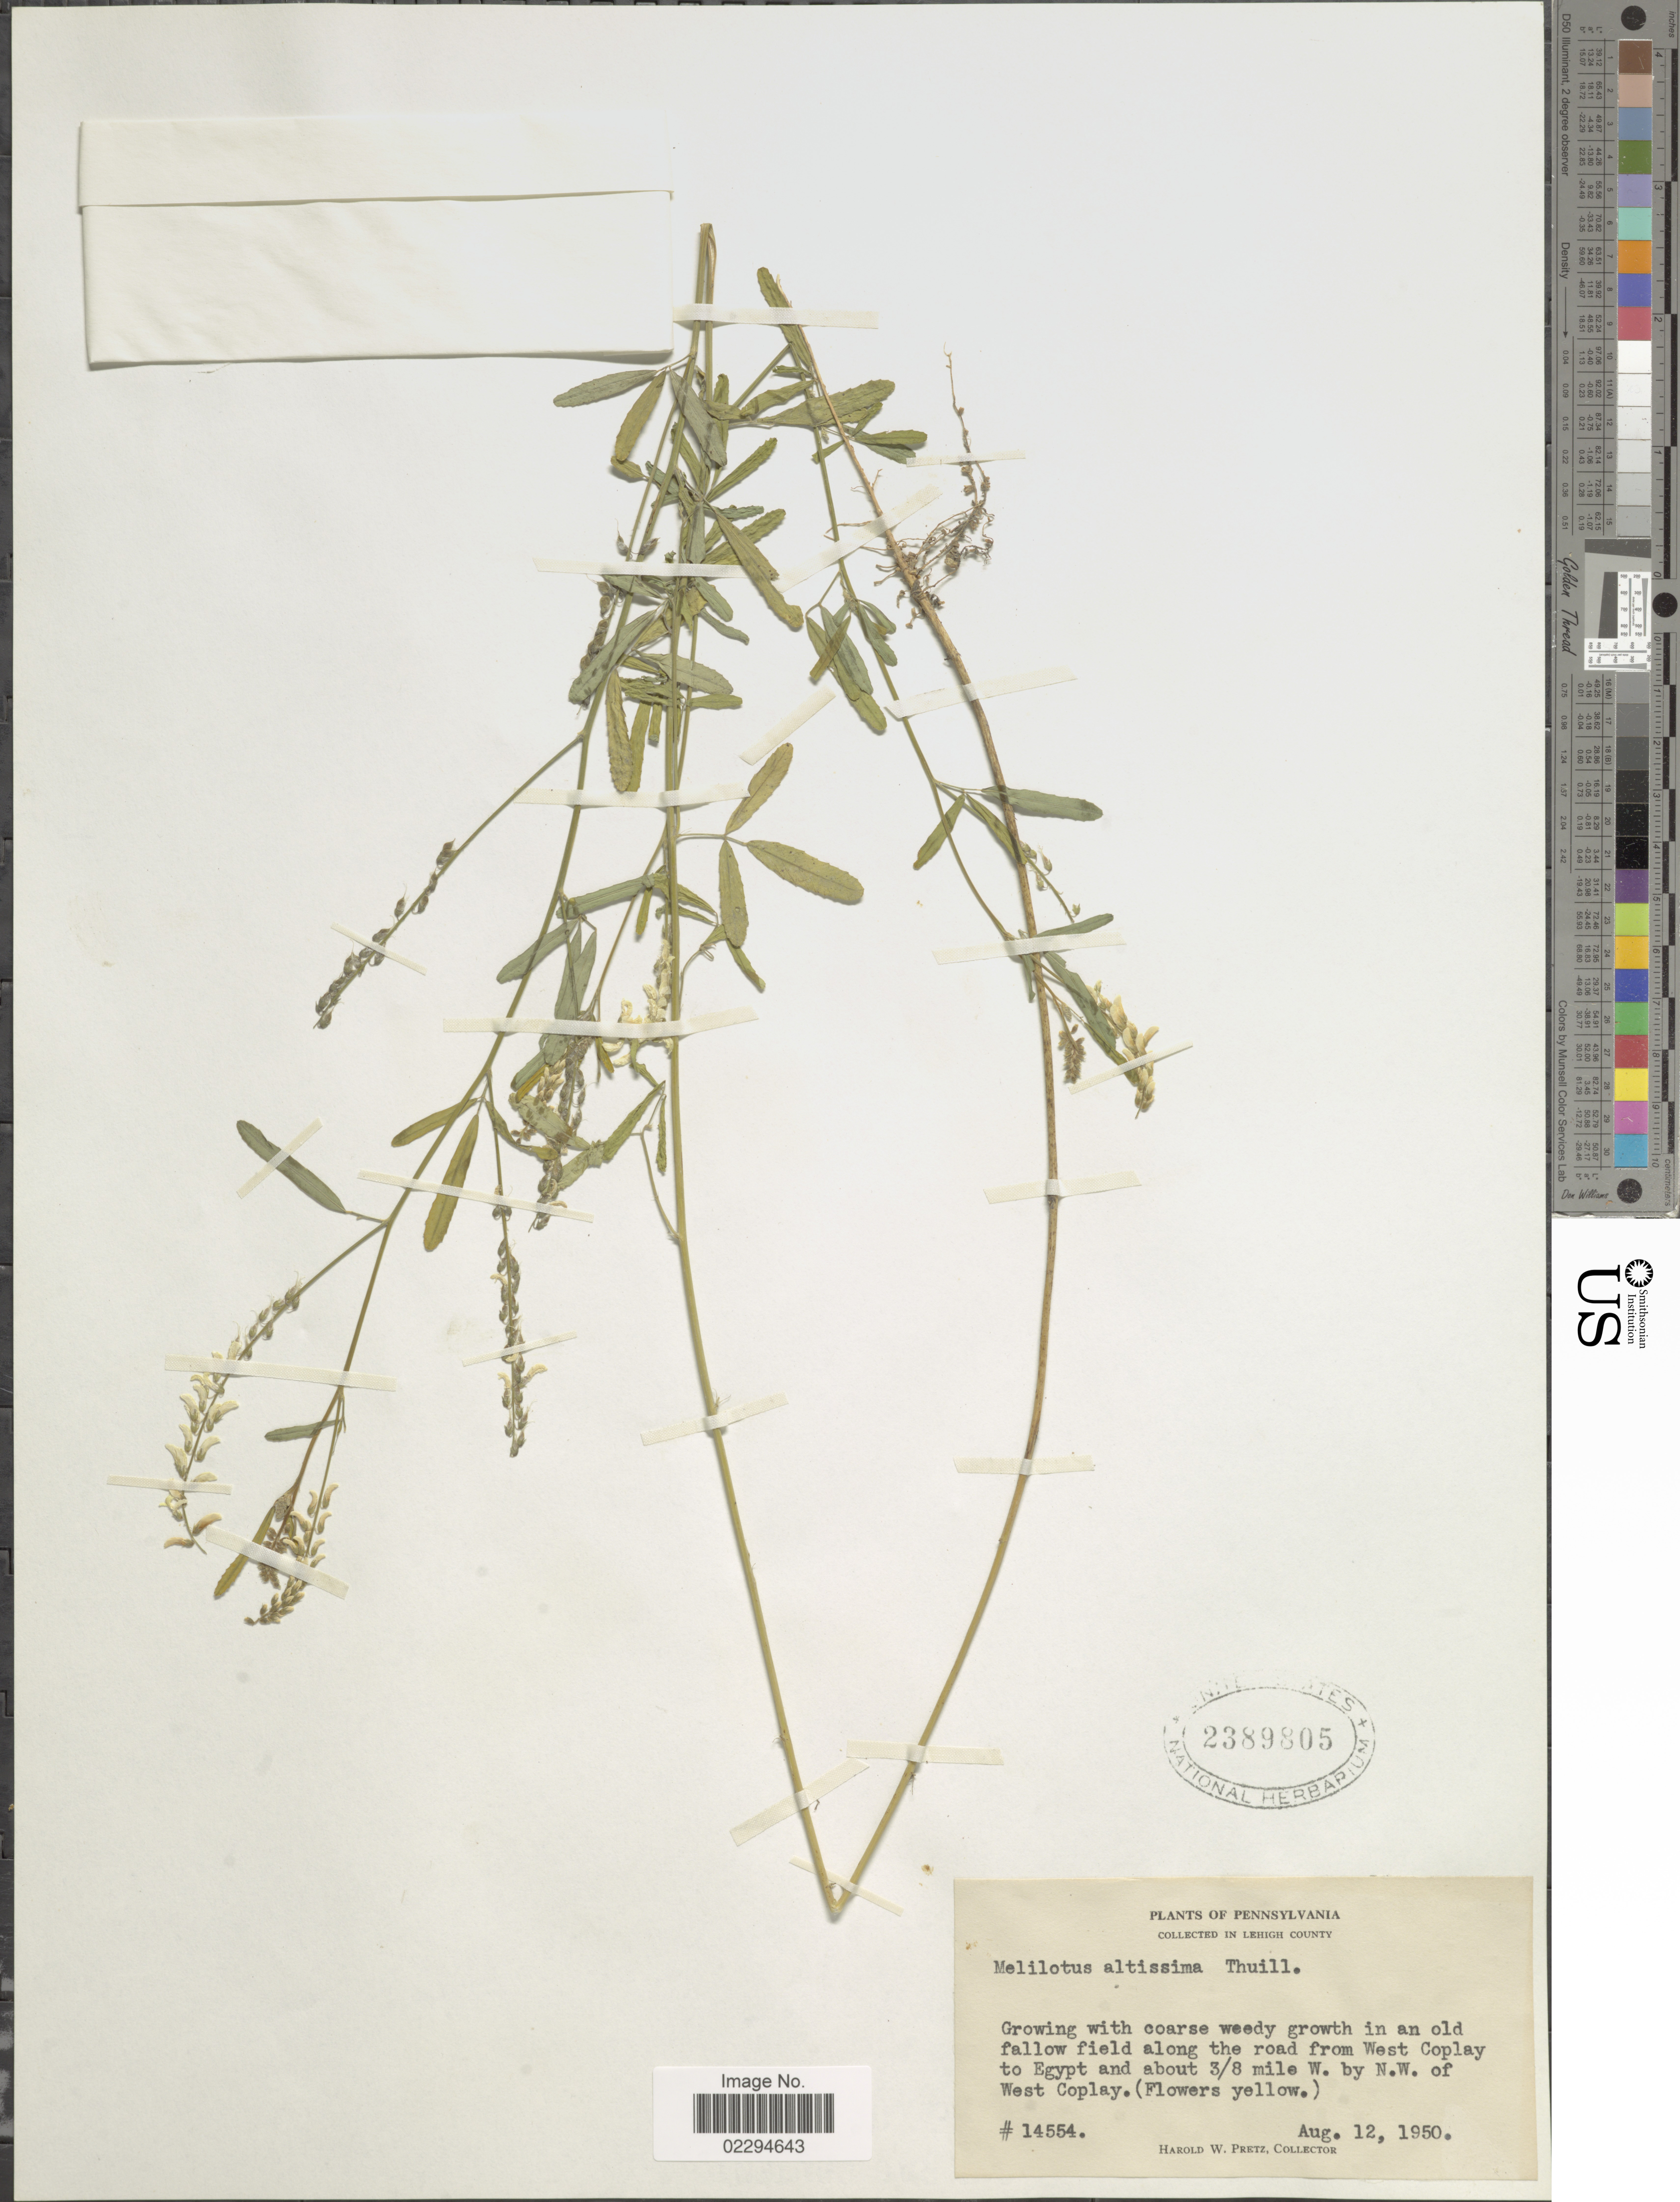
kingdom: Plantae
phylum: Tracheophyta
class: Magnoliopsida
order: Fabales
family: Fabaceae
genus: Melilotus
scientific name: Melilotus altissimus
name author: Thuill.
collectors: H. W. Pretz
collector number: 14554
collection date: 1950-08-12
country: United States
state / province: Pennsylvania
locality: Lehigh County. along the road from West Coplay to Egypt and about 3/8 mile W. by N.W. of West Coplay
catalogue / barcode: US 2389805